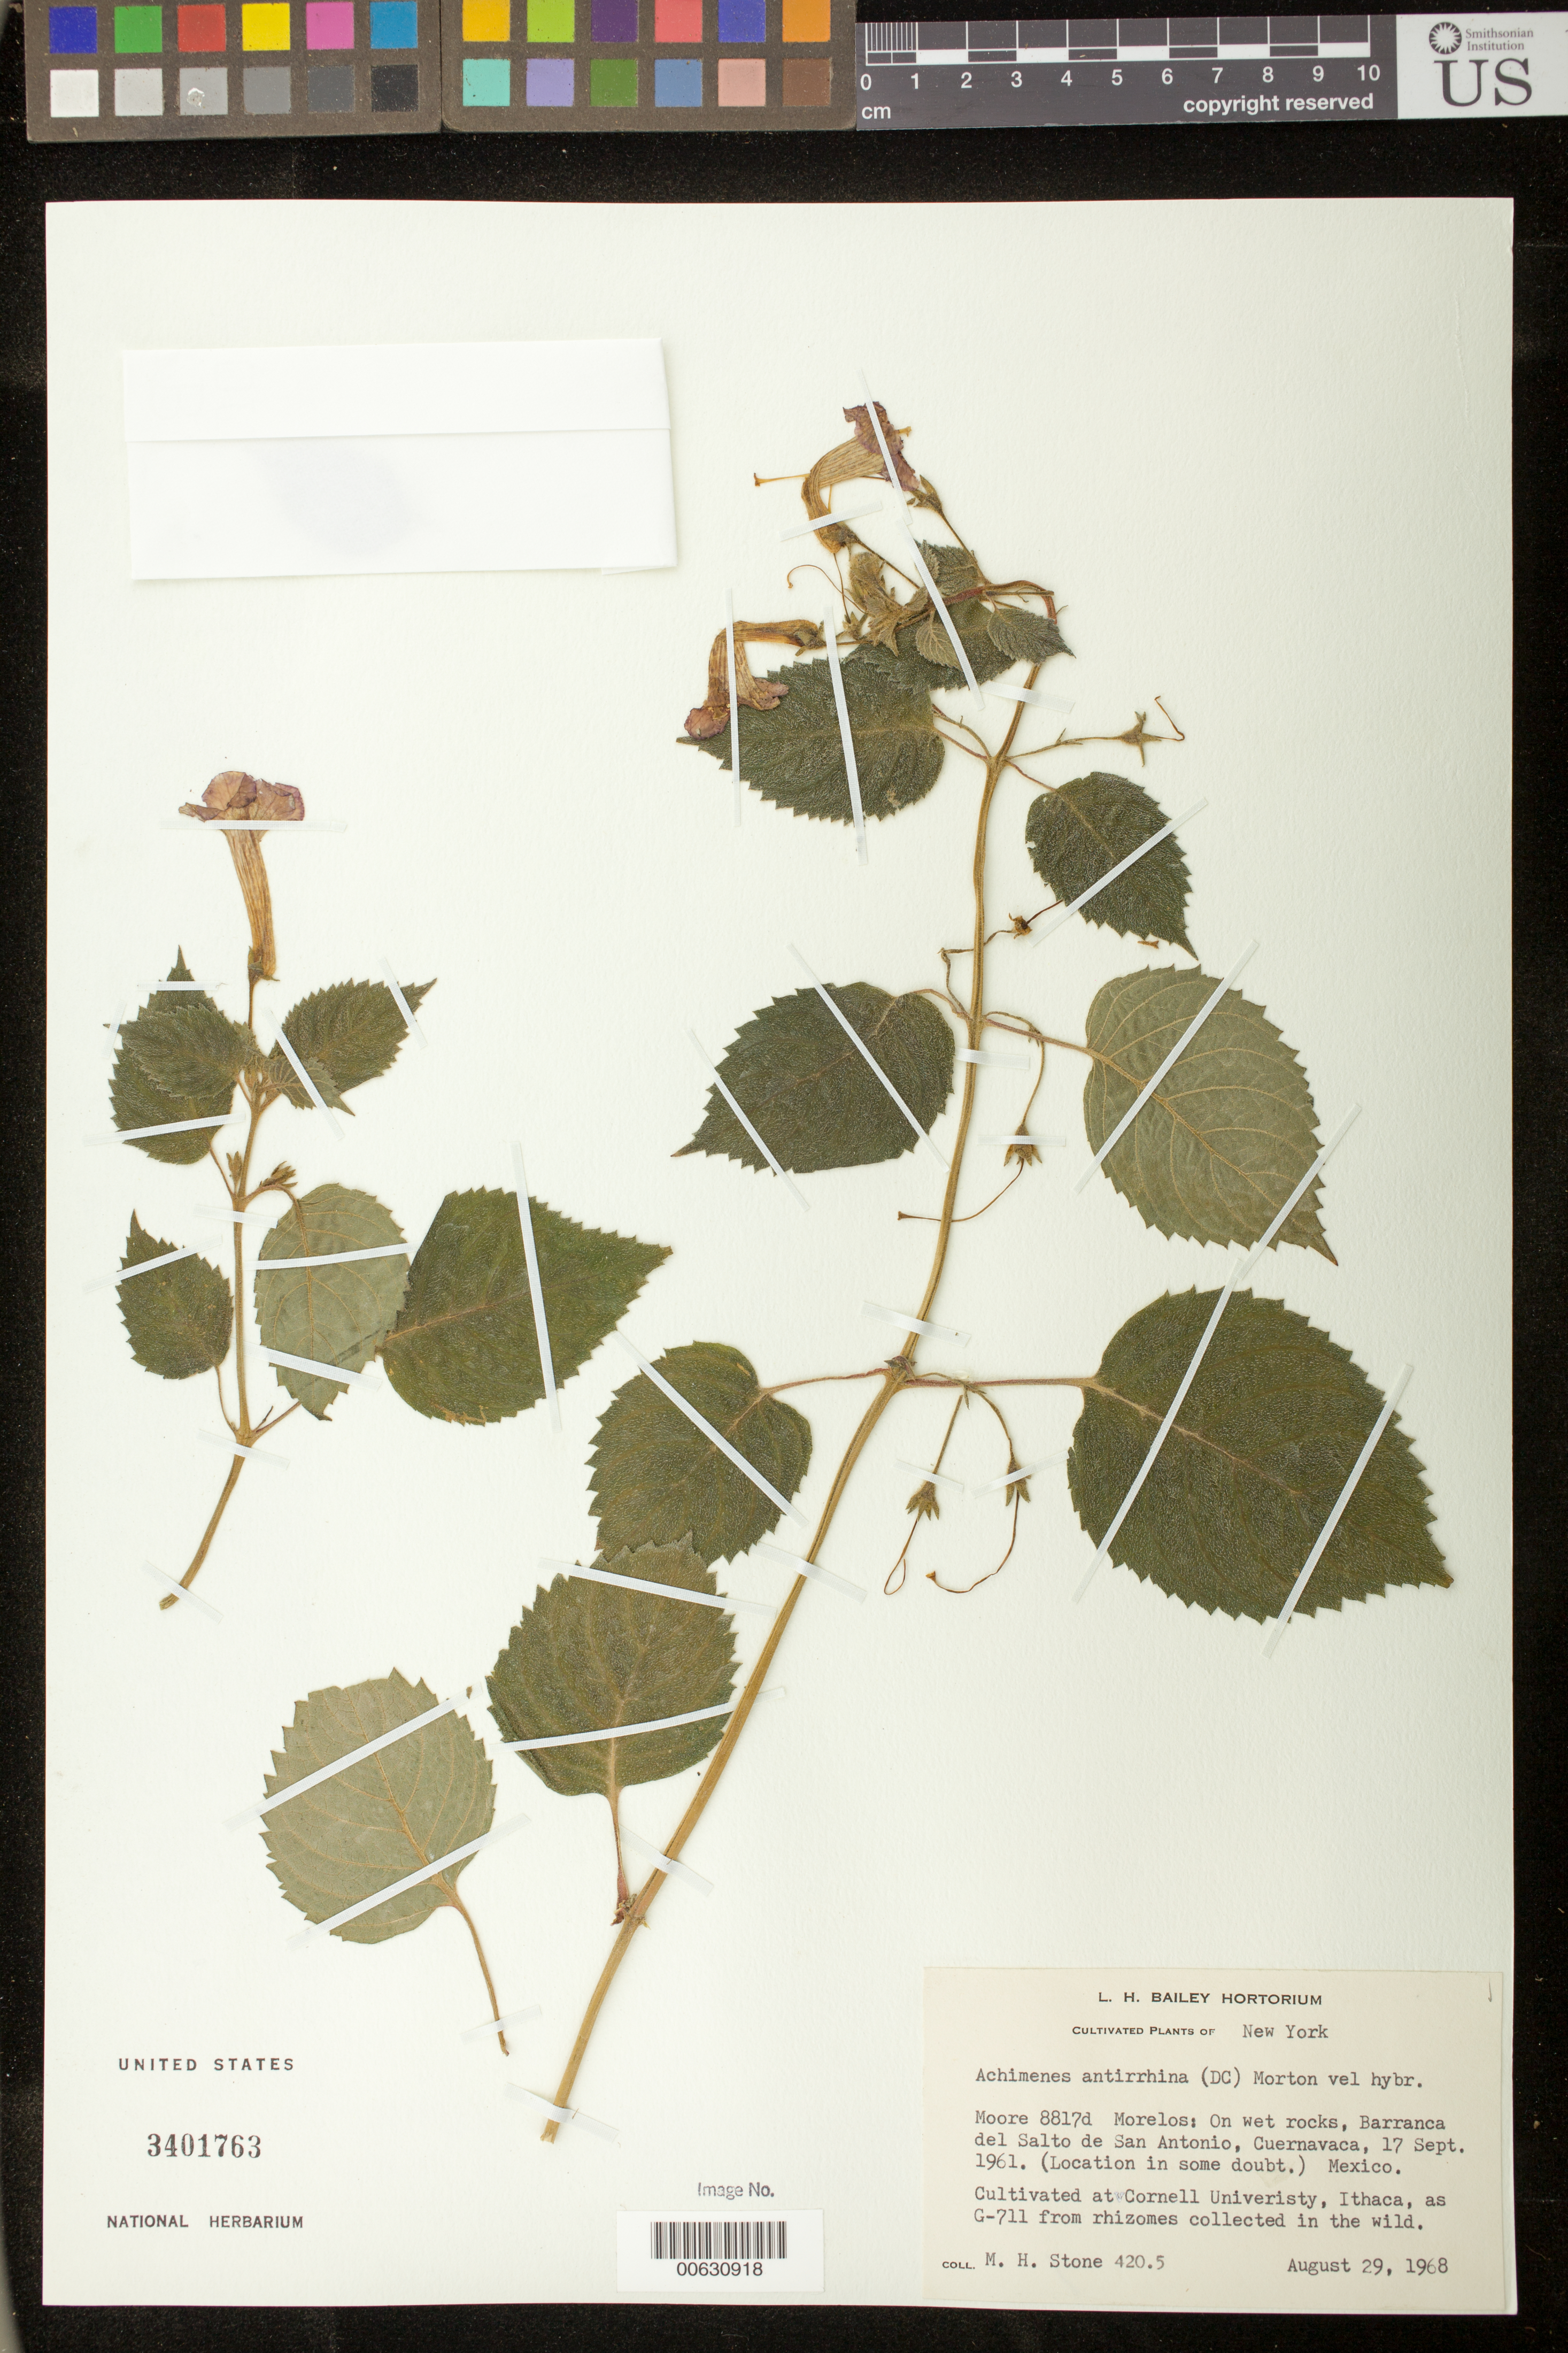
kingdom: Plantae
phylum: Tracheophyta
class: Magnoliopsida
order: Lamiales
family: Gesneriaceae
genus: Achimenes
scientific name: Achimenes antirrhina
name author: (DC.) C.V. Morton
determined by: Skog, Laurence E.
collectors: M. Stone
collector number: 420 .5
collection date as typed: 29 Aug 1968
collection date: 1968-08-29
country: Mexico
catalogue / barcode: US 3401763